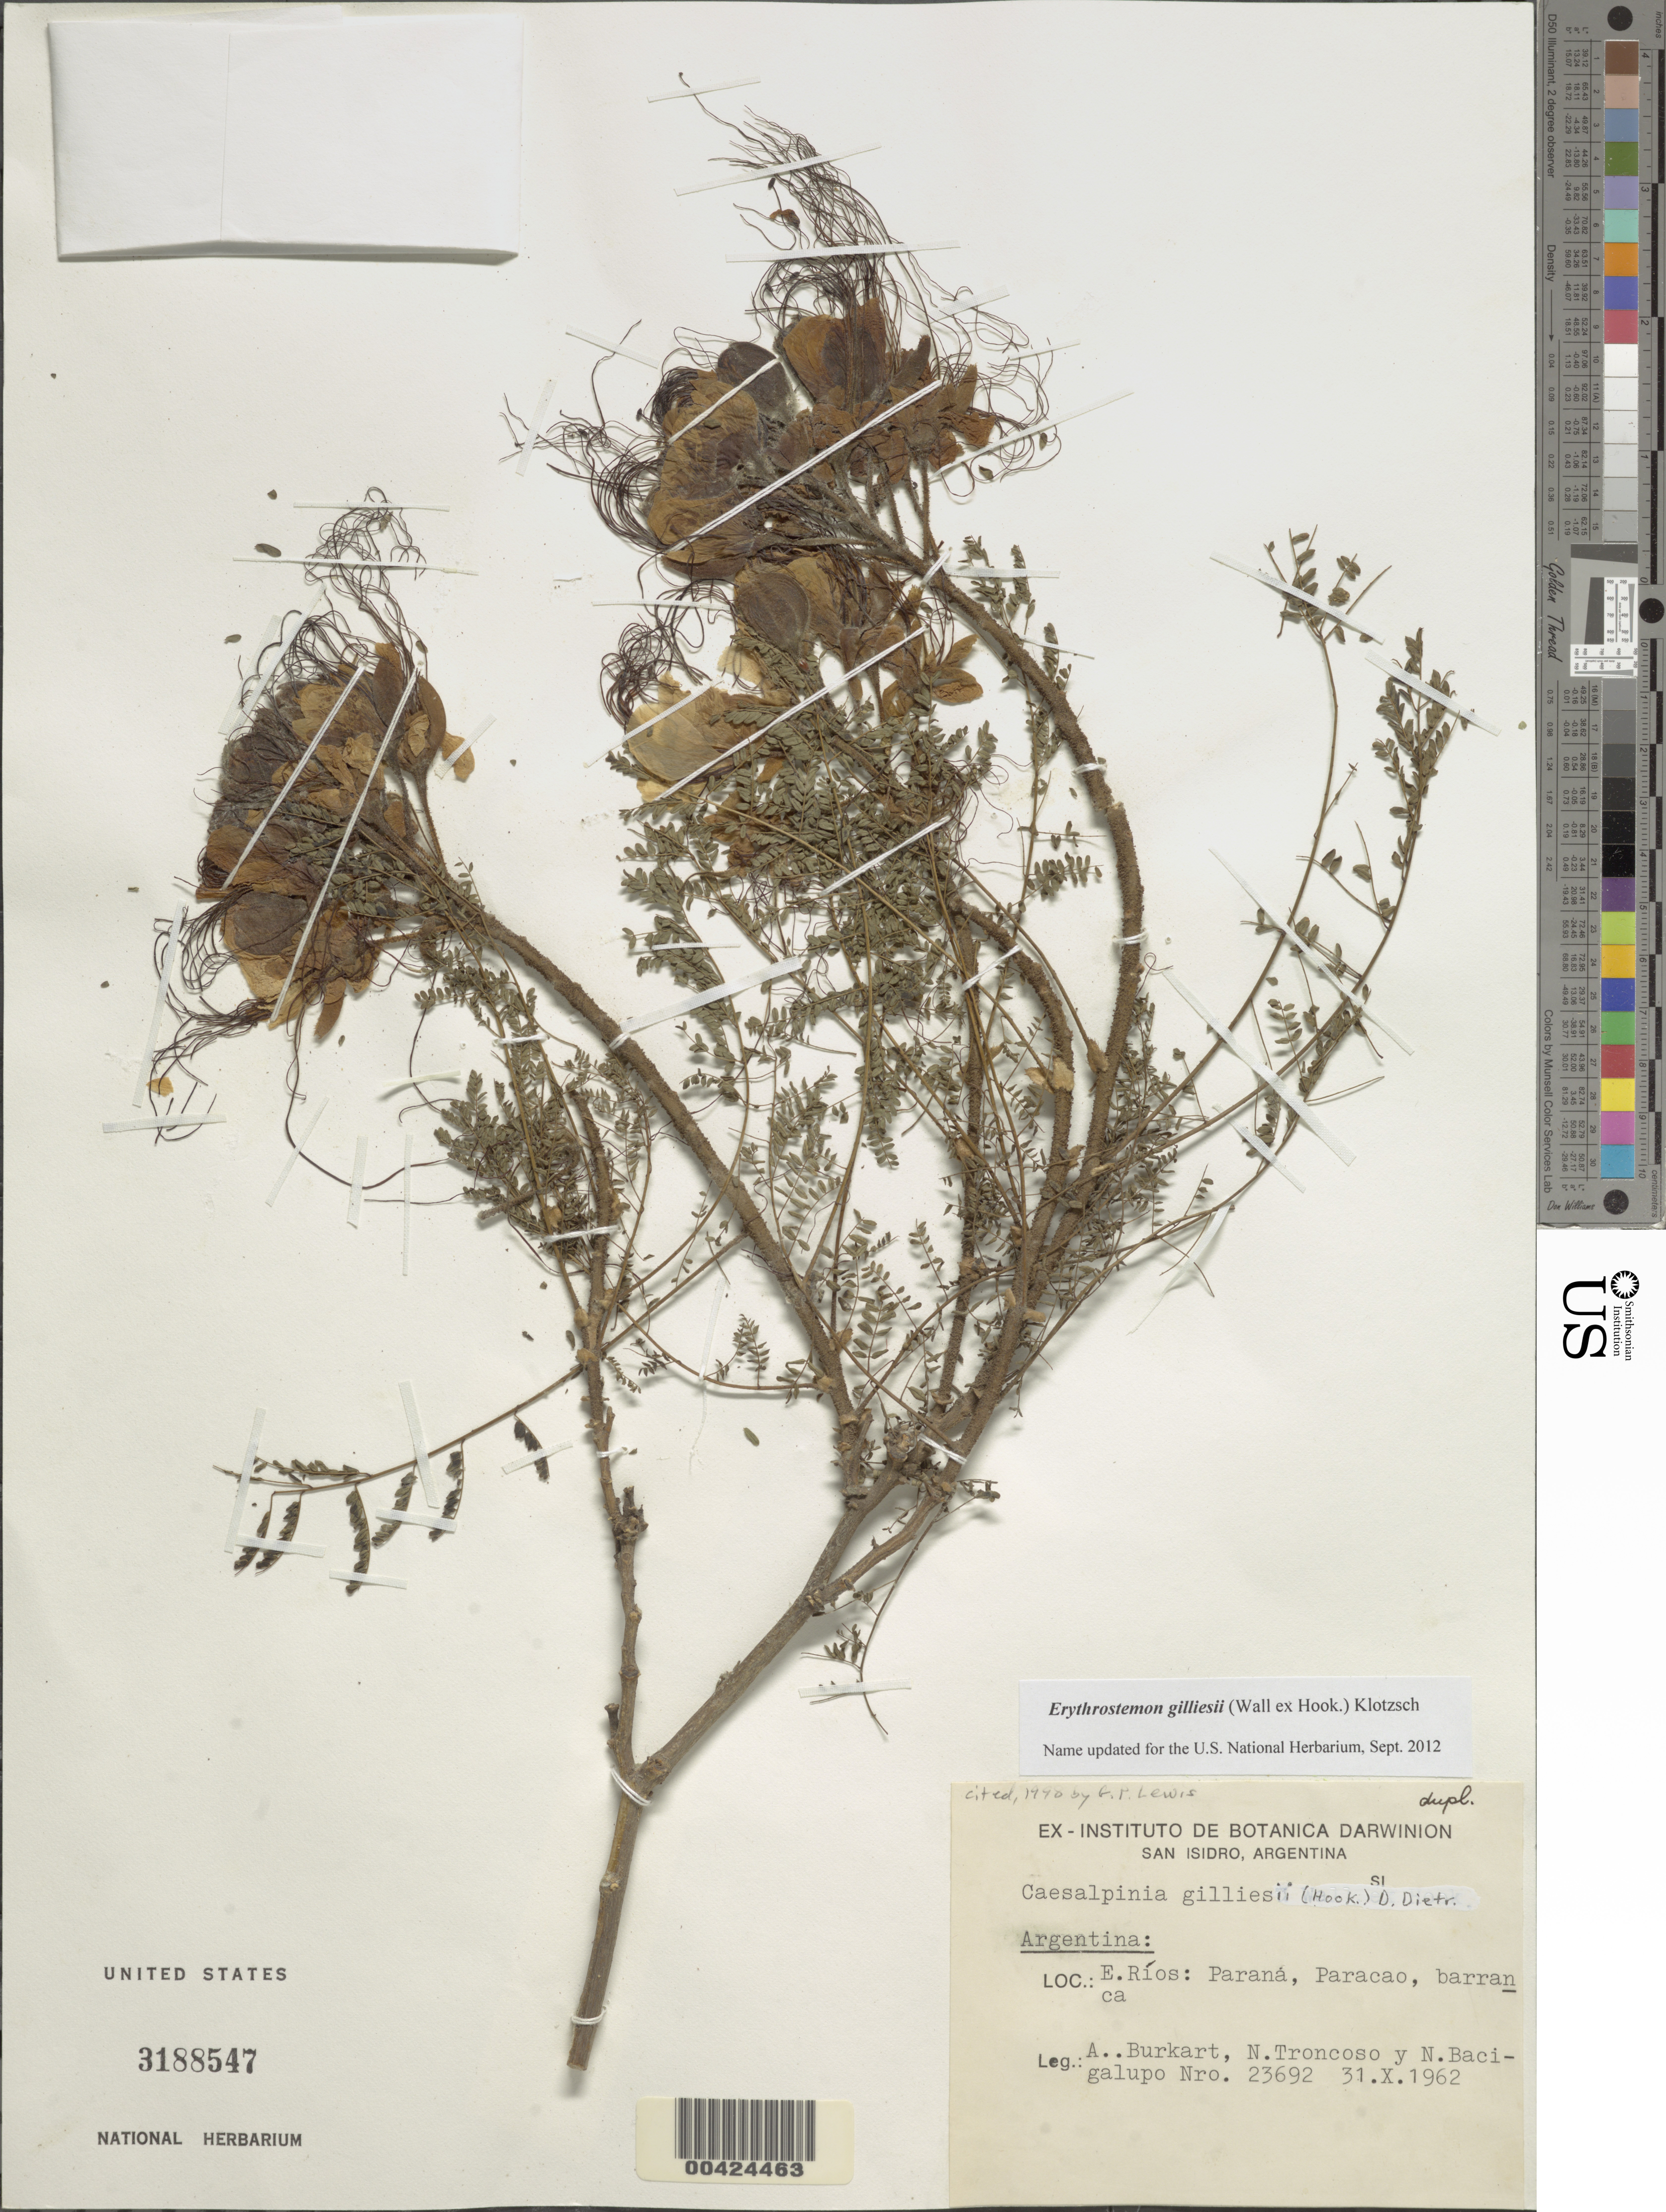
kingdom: Plantae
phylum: Tracheophyta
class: Magnoliopsida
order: Fabales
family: Fabaceae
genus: Erythrostemon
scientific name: Erythrostemon gilliesii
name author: (Hook.) Klotzsch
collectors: A. E. Burkart, N. Troncoso & N. M. Bacigalupo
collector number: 23692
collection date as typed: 31 Oct 1962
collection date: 1962-10-31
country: Argentina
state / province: Entre Ríos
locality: Parana; Paracao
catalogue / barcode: US 3188547